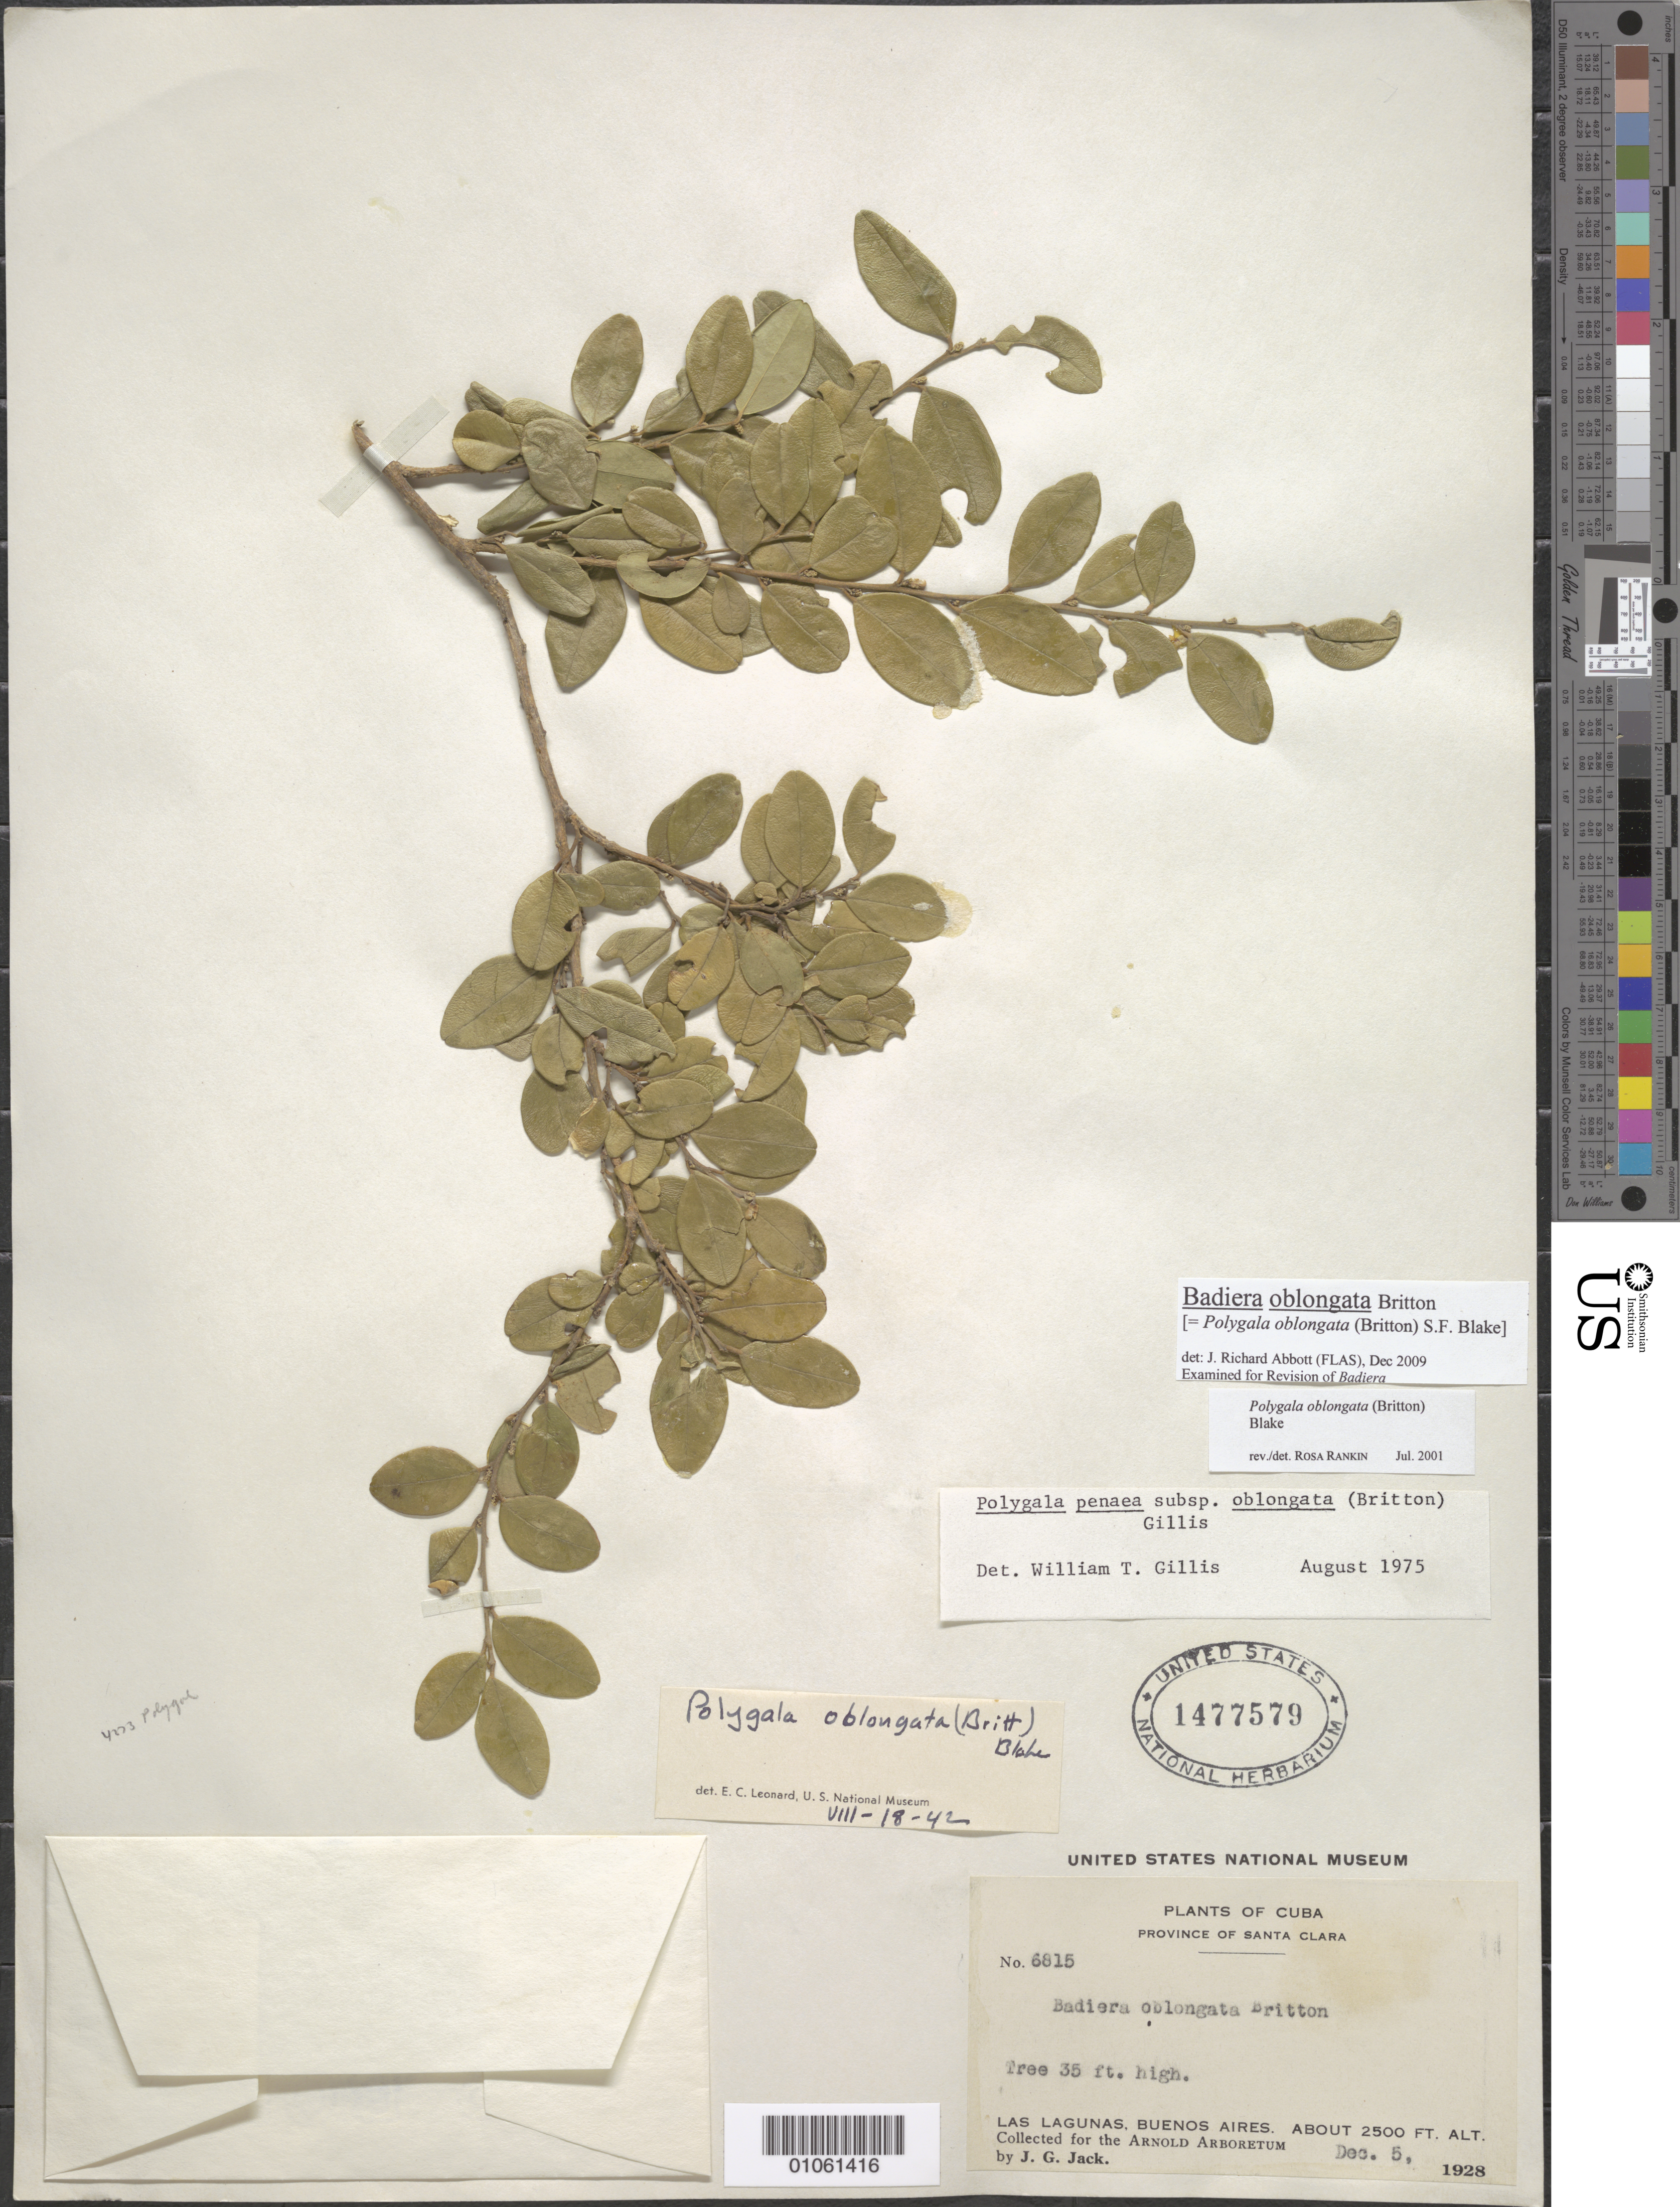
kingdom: Plantae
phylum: Tracheophyta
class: Magnoliopsida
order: Fabales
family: Polygalaceae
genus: Badiera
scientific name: Badiera oblongata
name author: Britton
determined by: Abbott, J. R., (FLAS)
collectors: J. G. Jack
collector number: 6815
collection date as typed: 05 Dec 1928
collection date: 1928-12-05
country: Cuba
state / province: Santa Clara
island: Cuba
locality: Las Lagunas, Buenos Aires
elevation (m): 762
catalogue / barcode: US 1477579